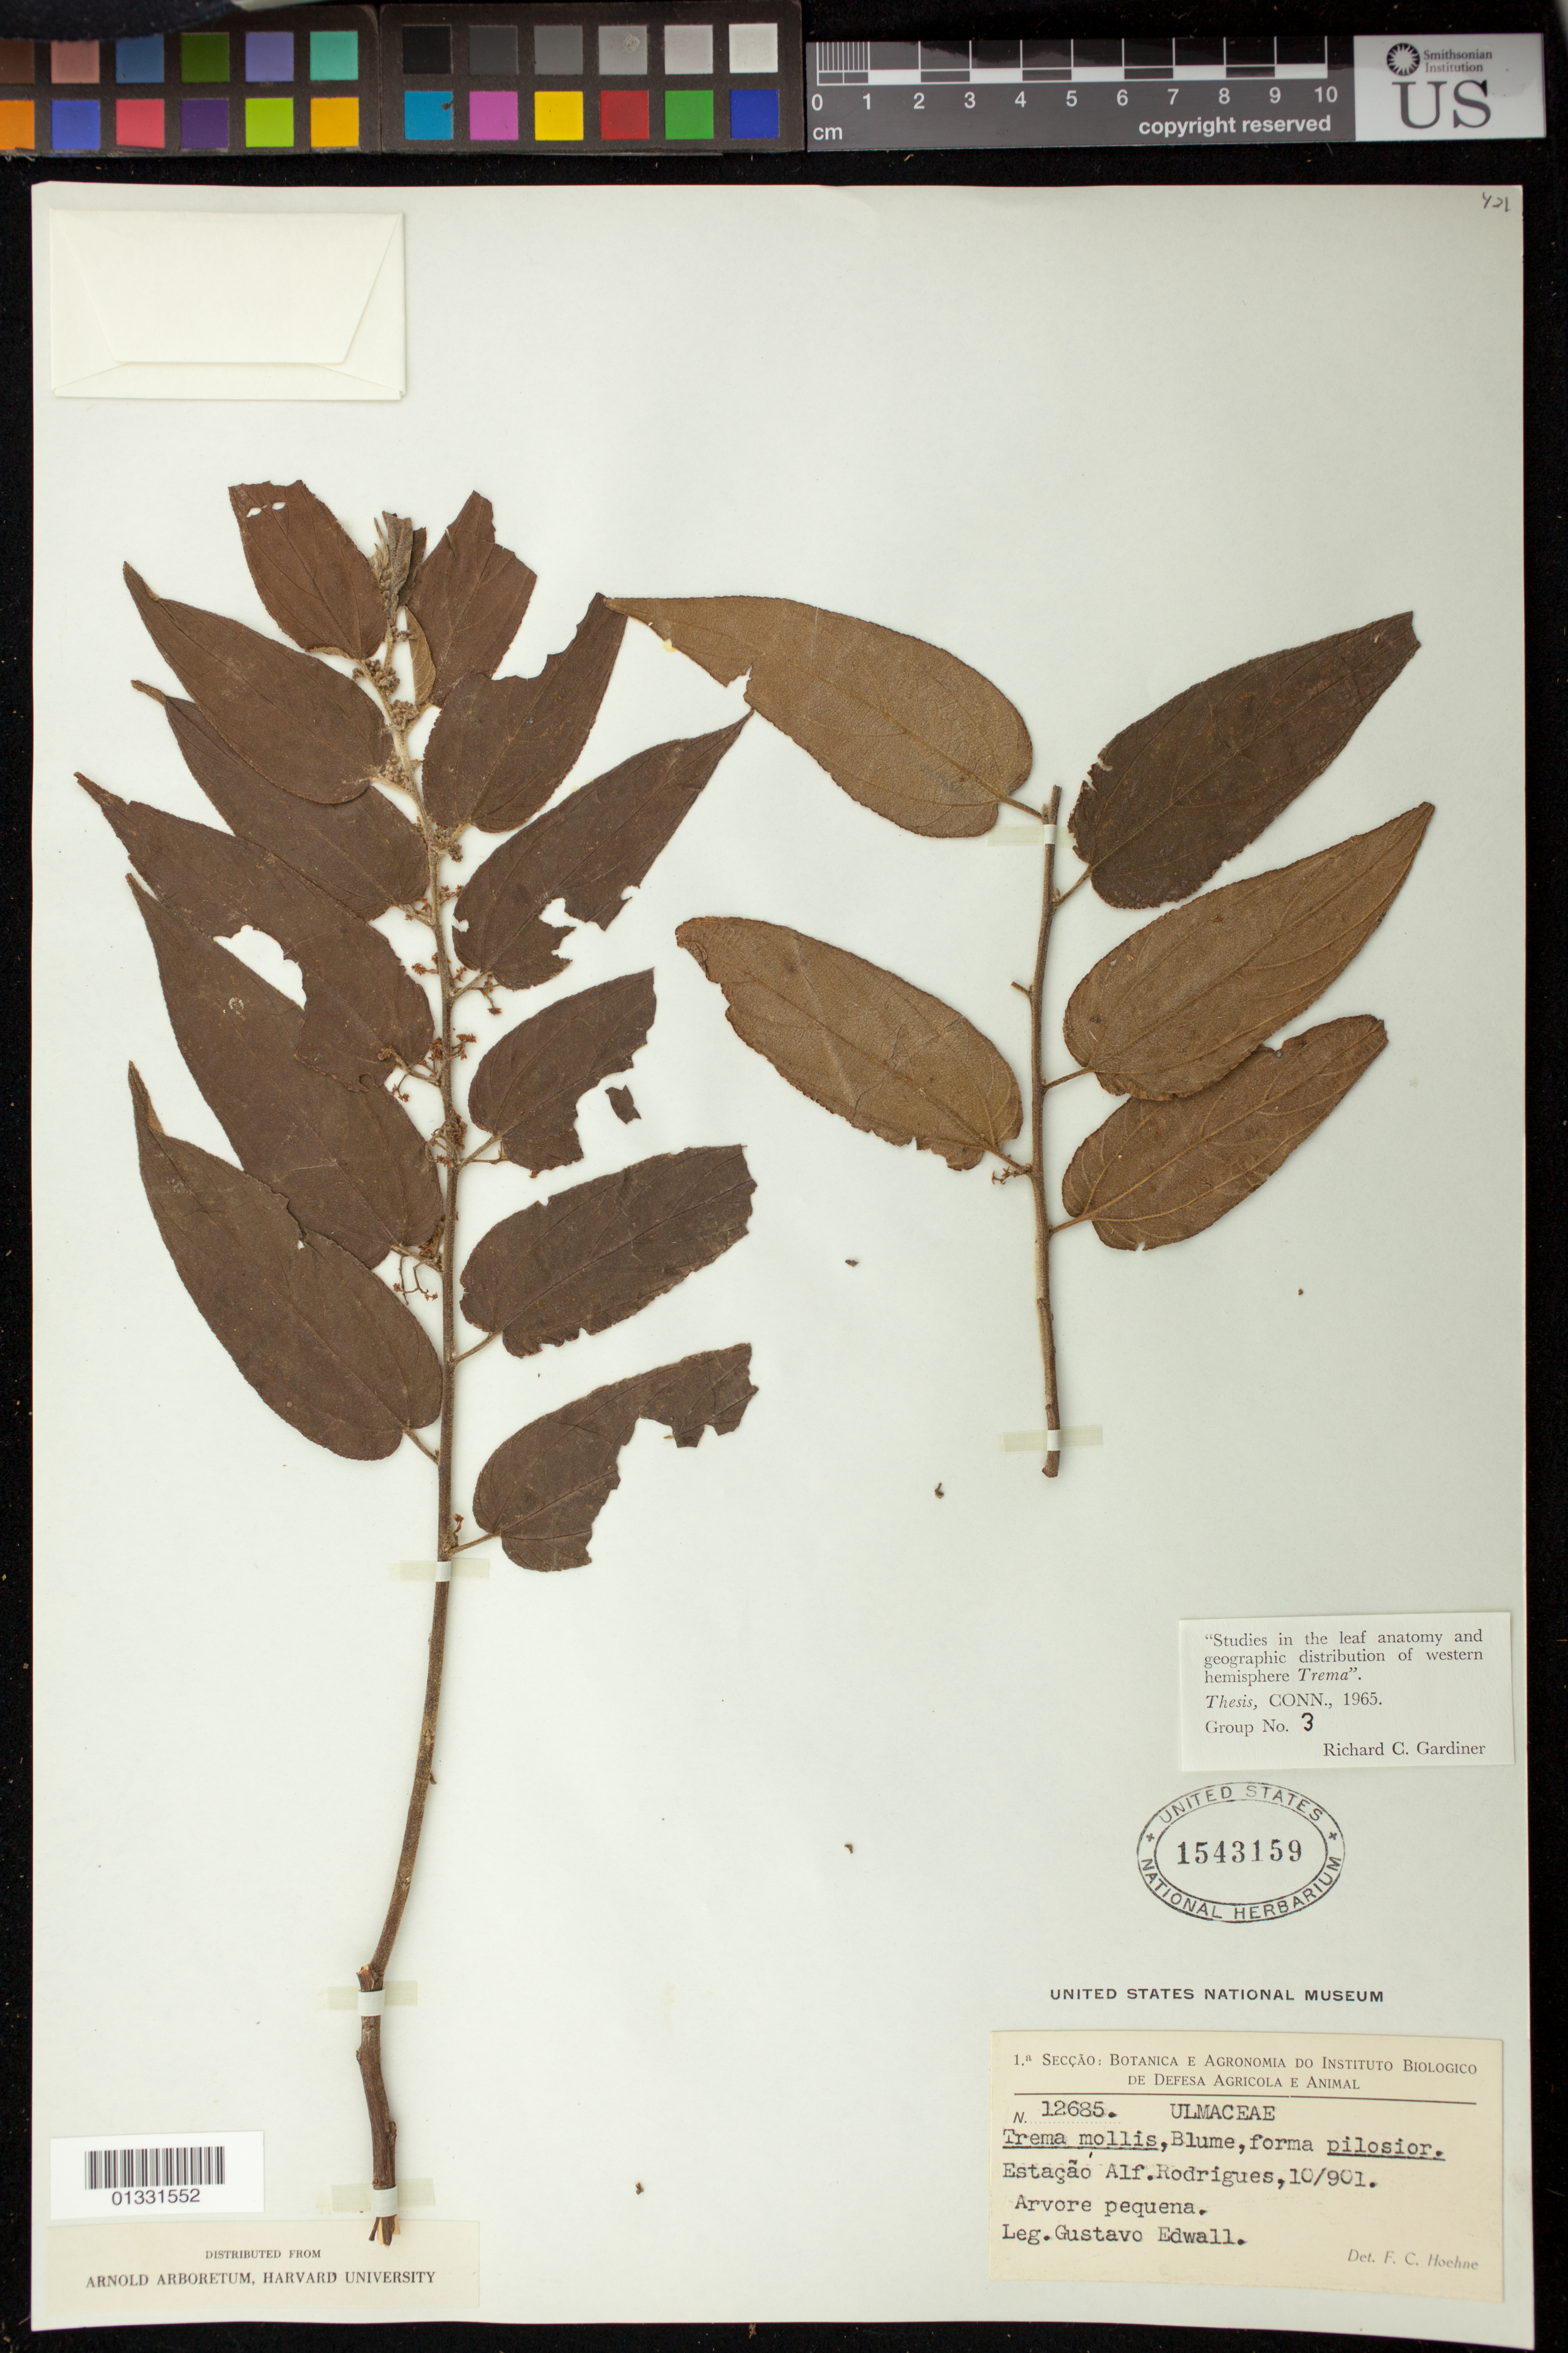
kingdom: Plantae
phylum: Tracheophyta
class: Magnoliopsida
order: Rosales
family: Cannabaceae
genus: Trema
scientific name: Trema micranthum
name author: (L.) Blume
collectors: G. Edwall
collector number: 12685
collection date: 1901-10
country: Brazil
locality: Estação Alf. Rodrigues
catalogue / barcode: US 1543159